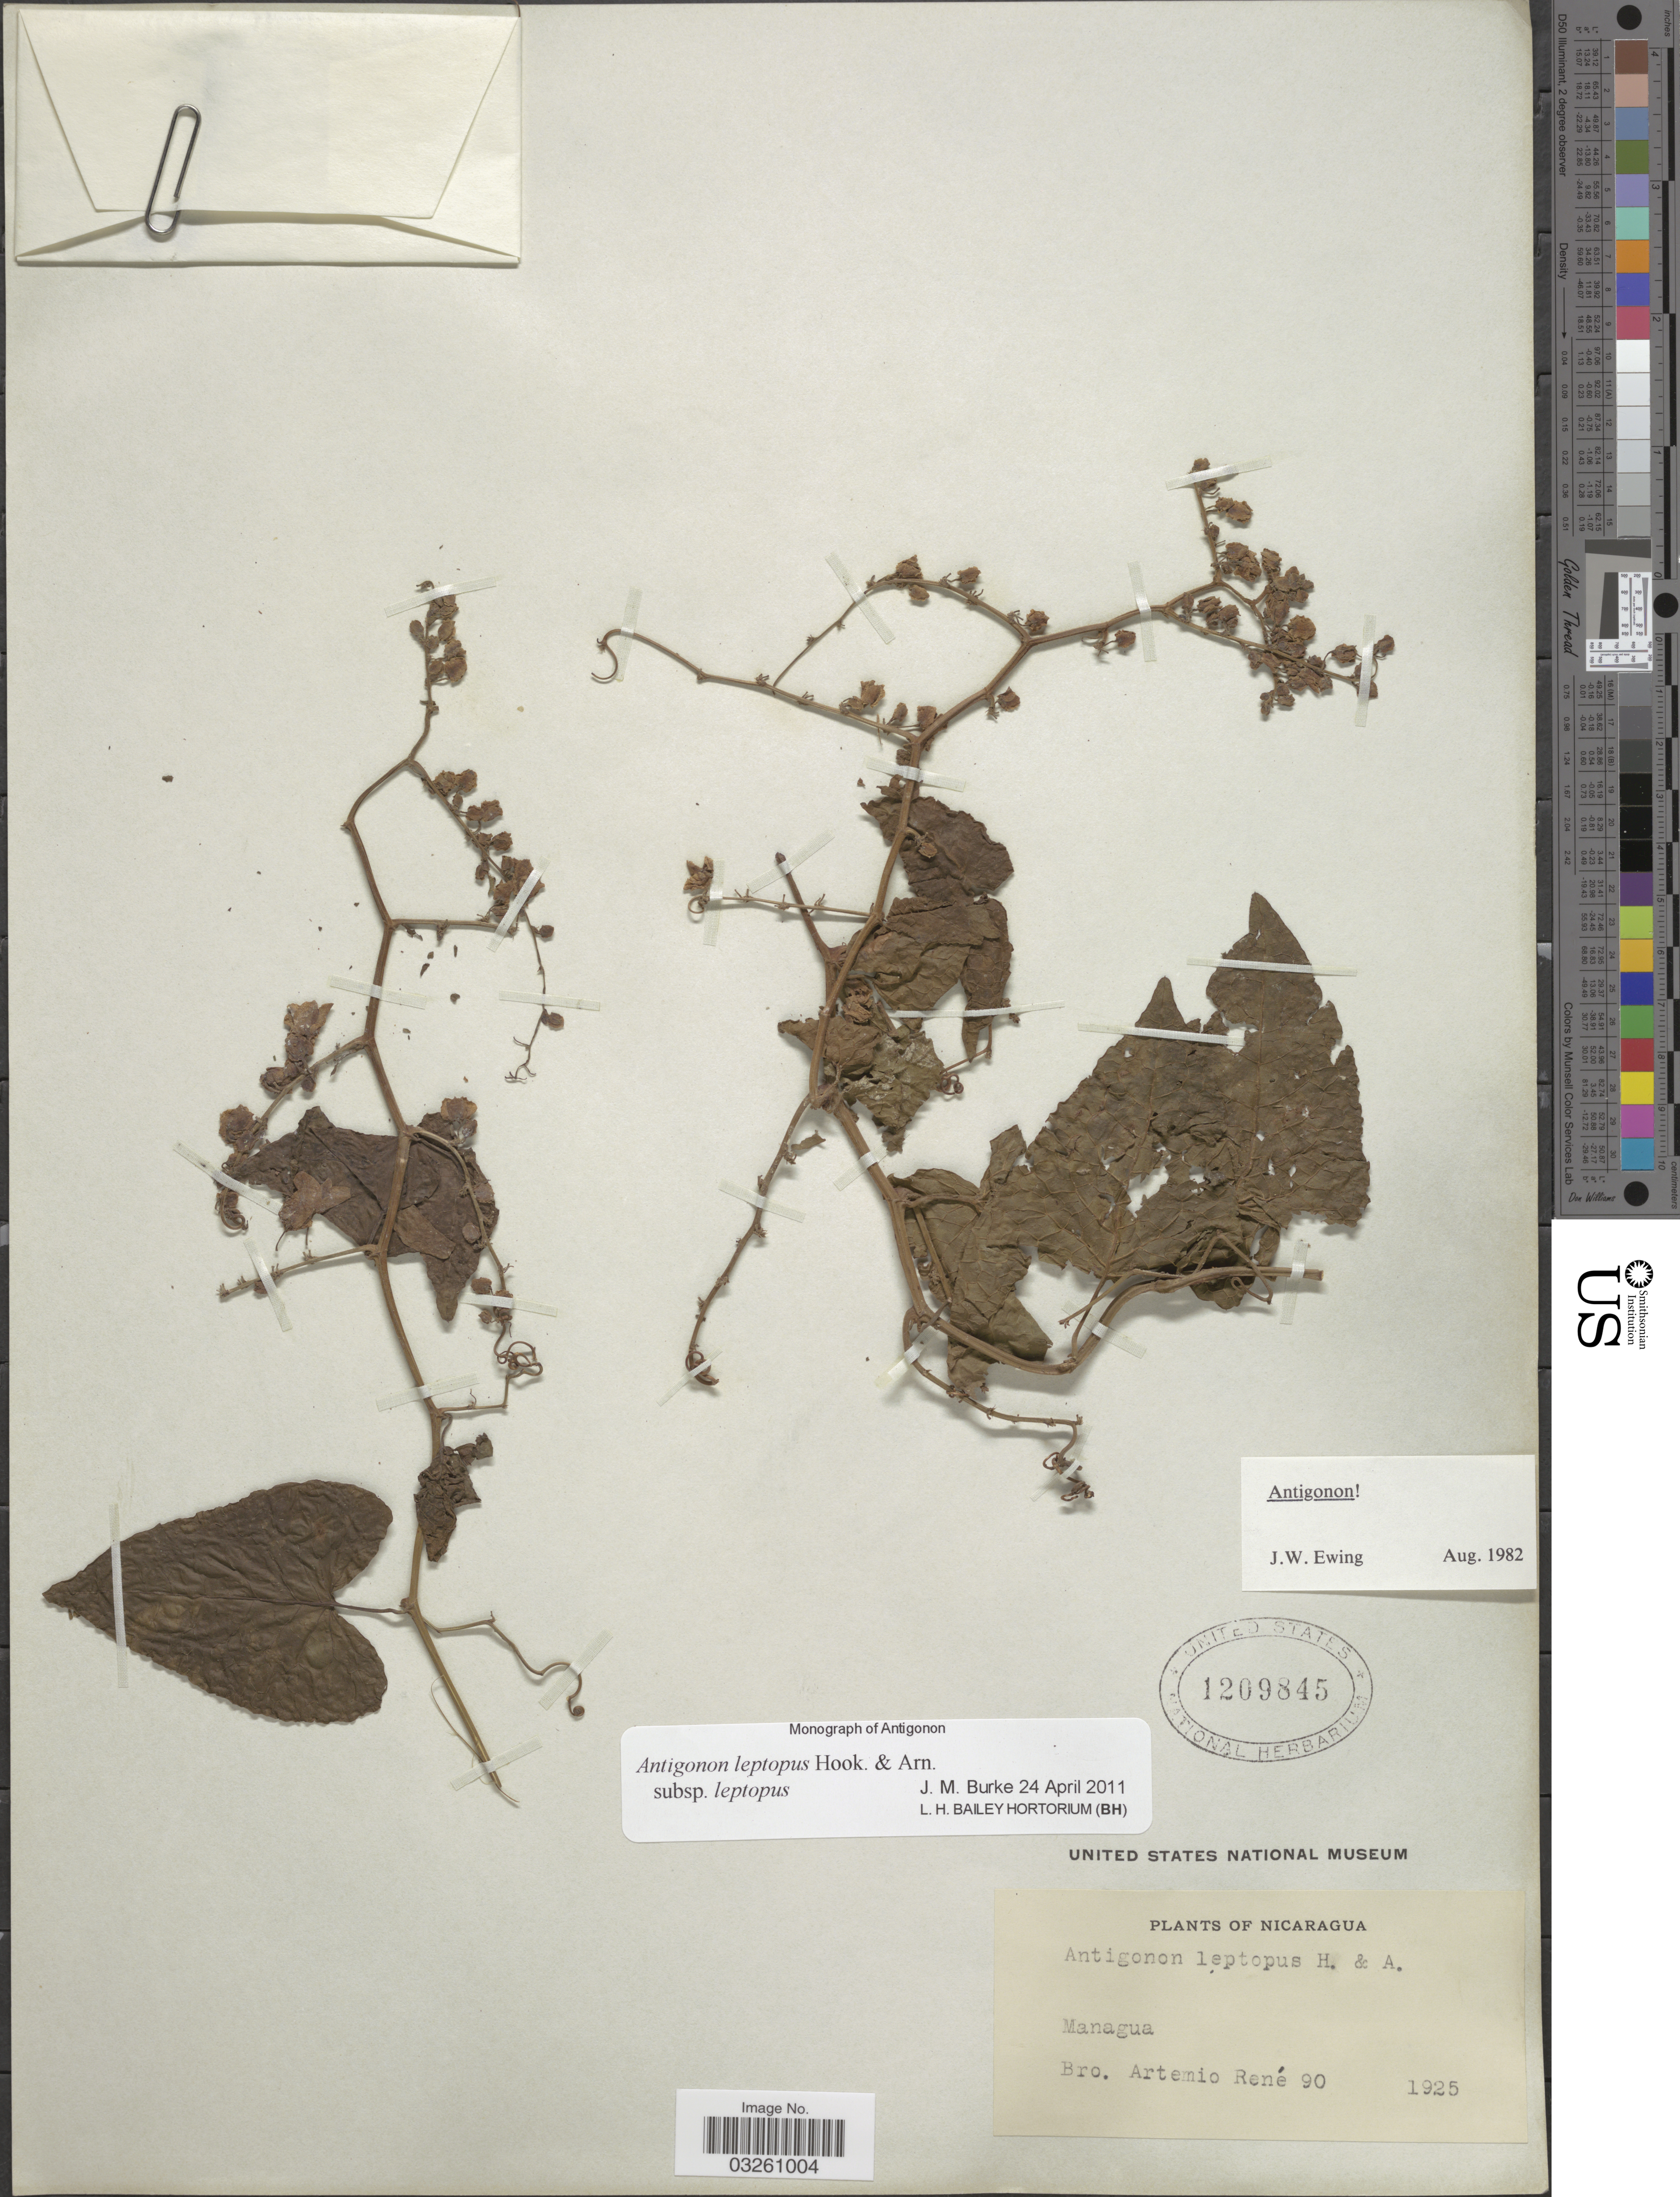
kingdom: Plantae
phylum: Tracheophyta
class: Magnoliopsida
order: Caryophyllales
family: Polygonaceae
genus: Antigonon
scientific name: Antigonon leptopus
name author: Hook. & Arn.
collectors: B. Rene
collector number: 90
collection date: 1925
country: Nicaragua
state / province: Managua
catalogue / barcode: US 1209845